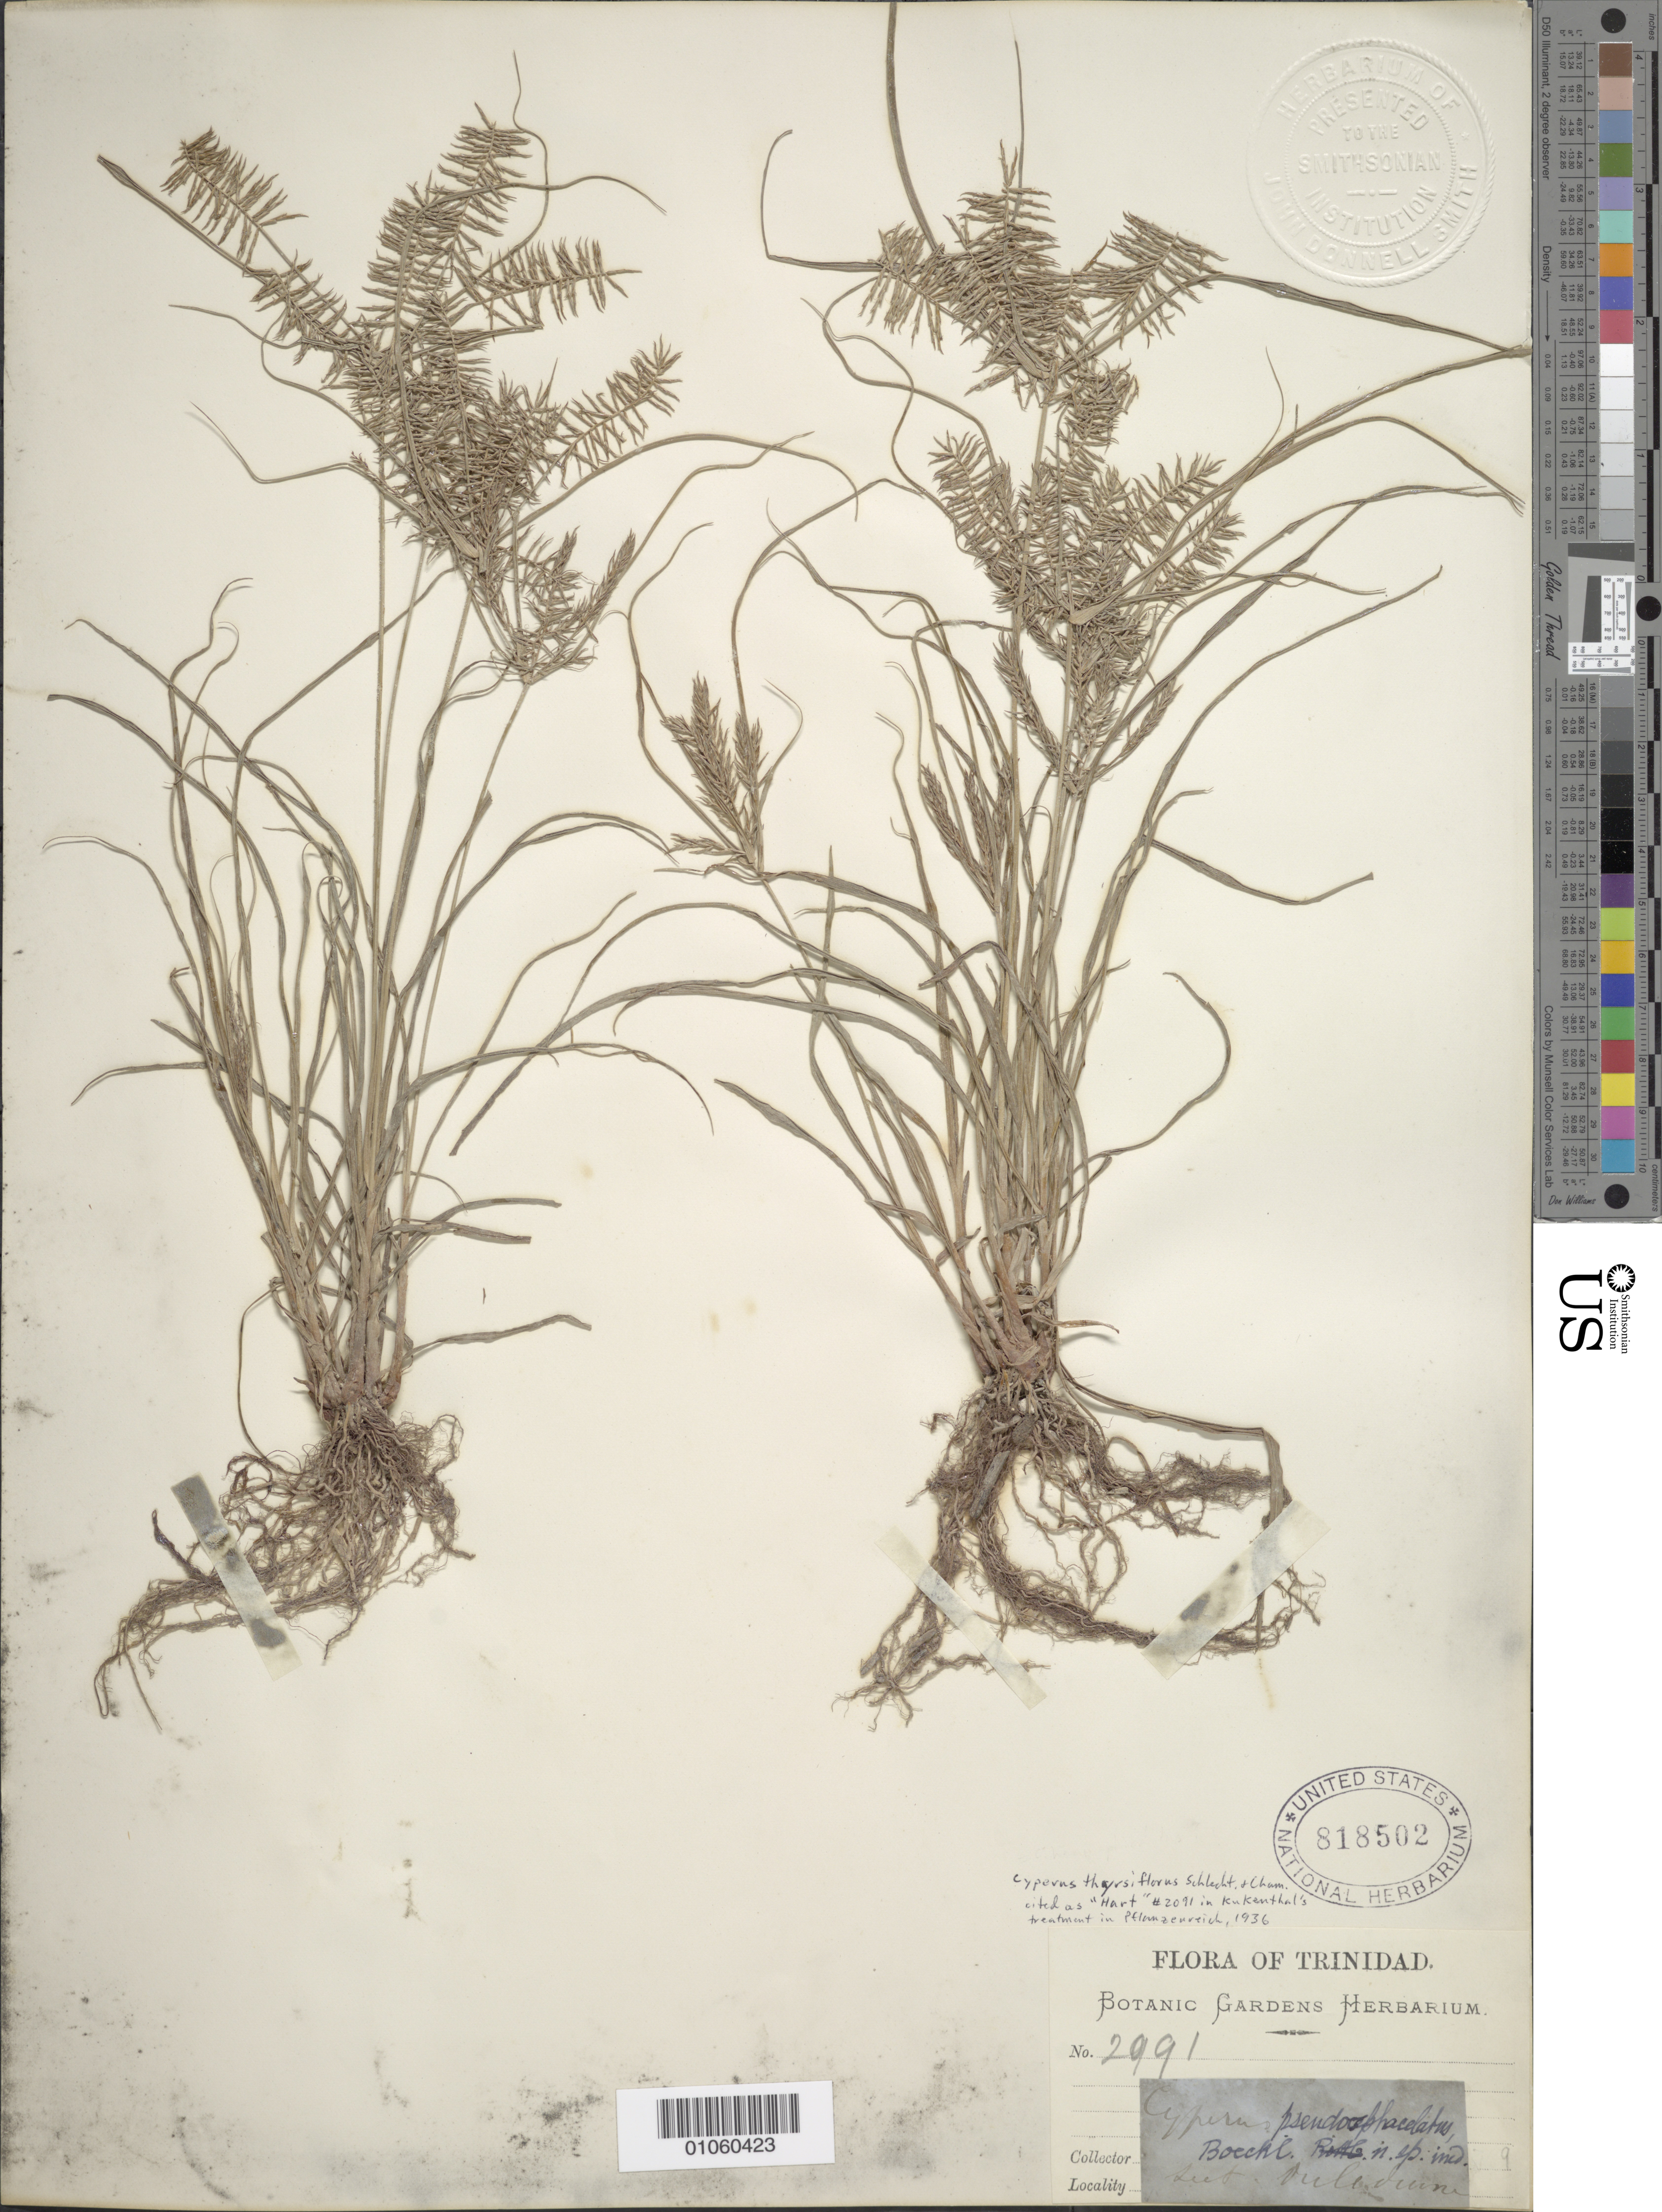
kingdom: Plantae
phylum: Tracheophyta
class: Liliopsida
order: Poales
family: Cyperaceae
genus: Cyperus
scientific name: Cyperus thyrsiflorus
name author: Jungh.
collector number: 2091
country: Trinidad and Tobago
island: Trinidad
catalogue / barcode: US 818502